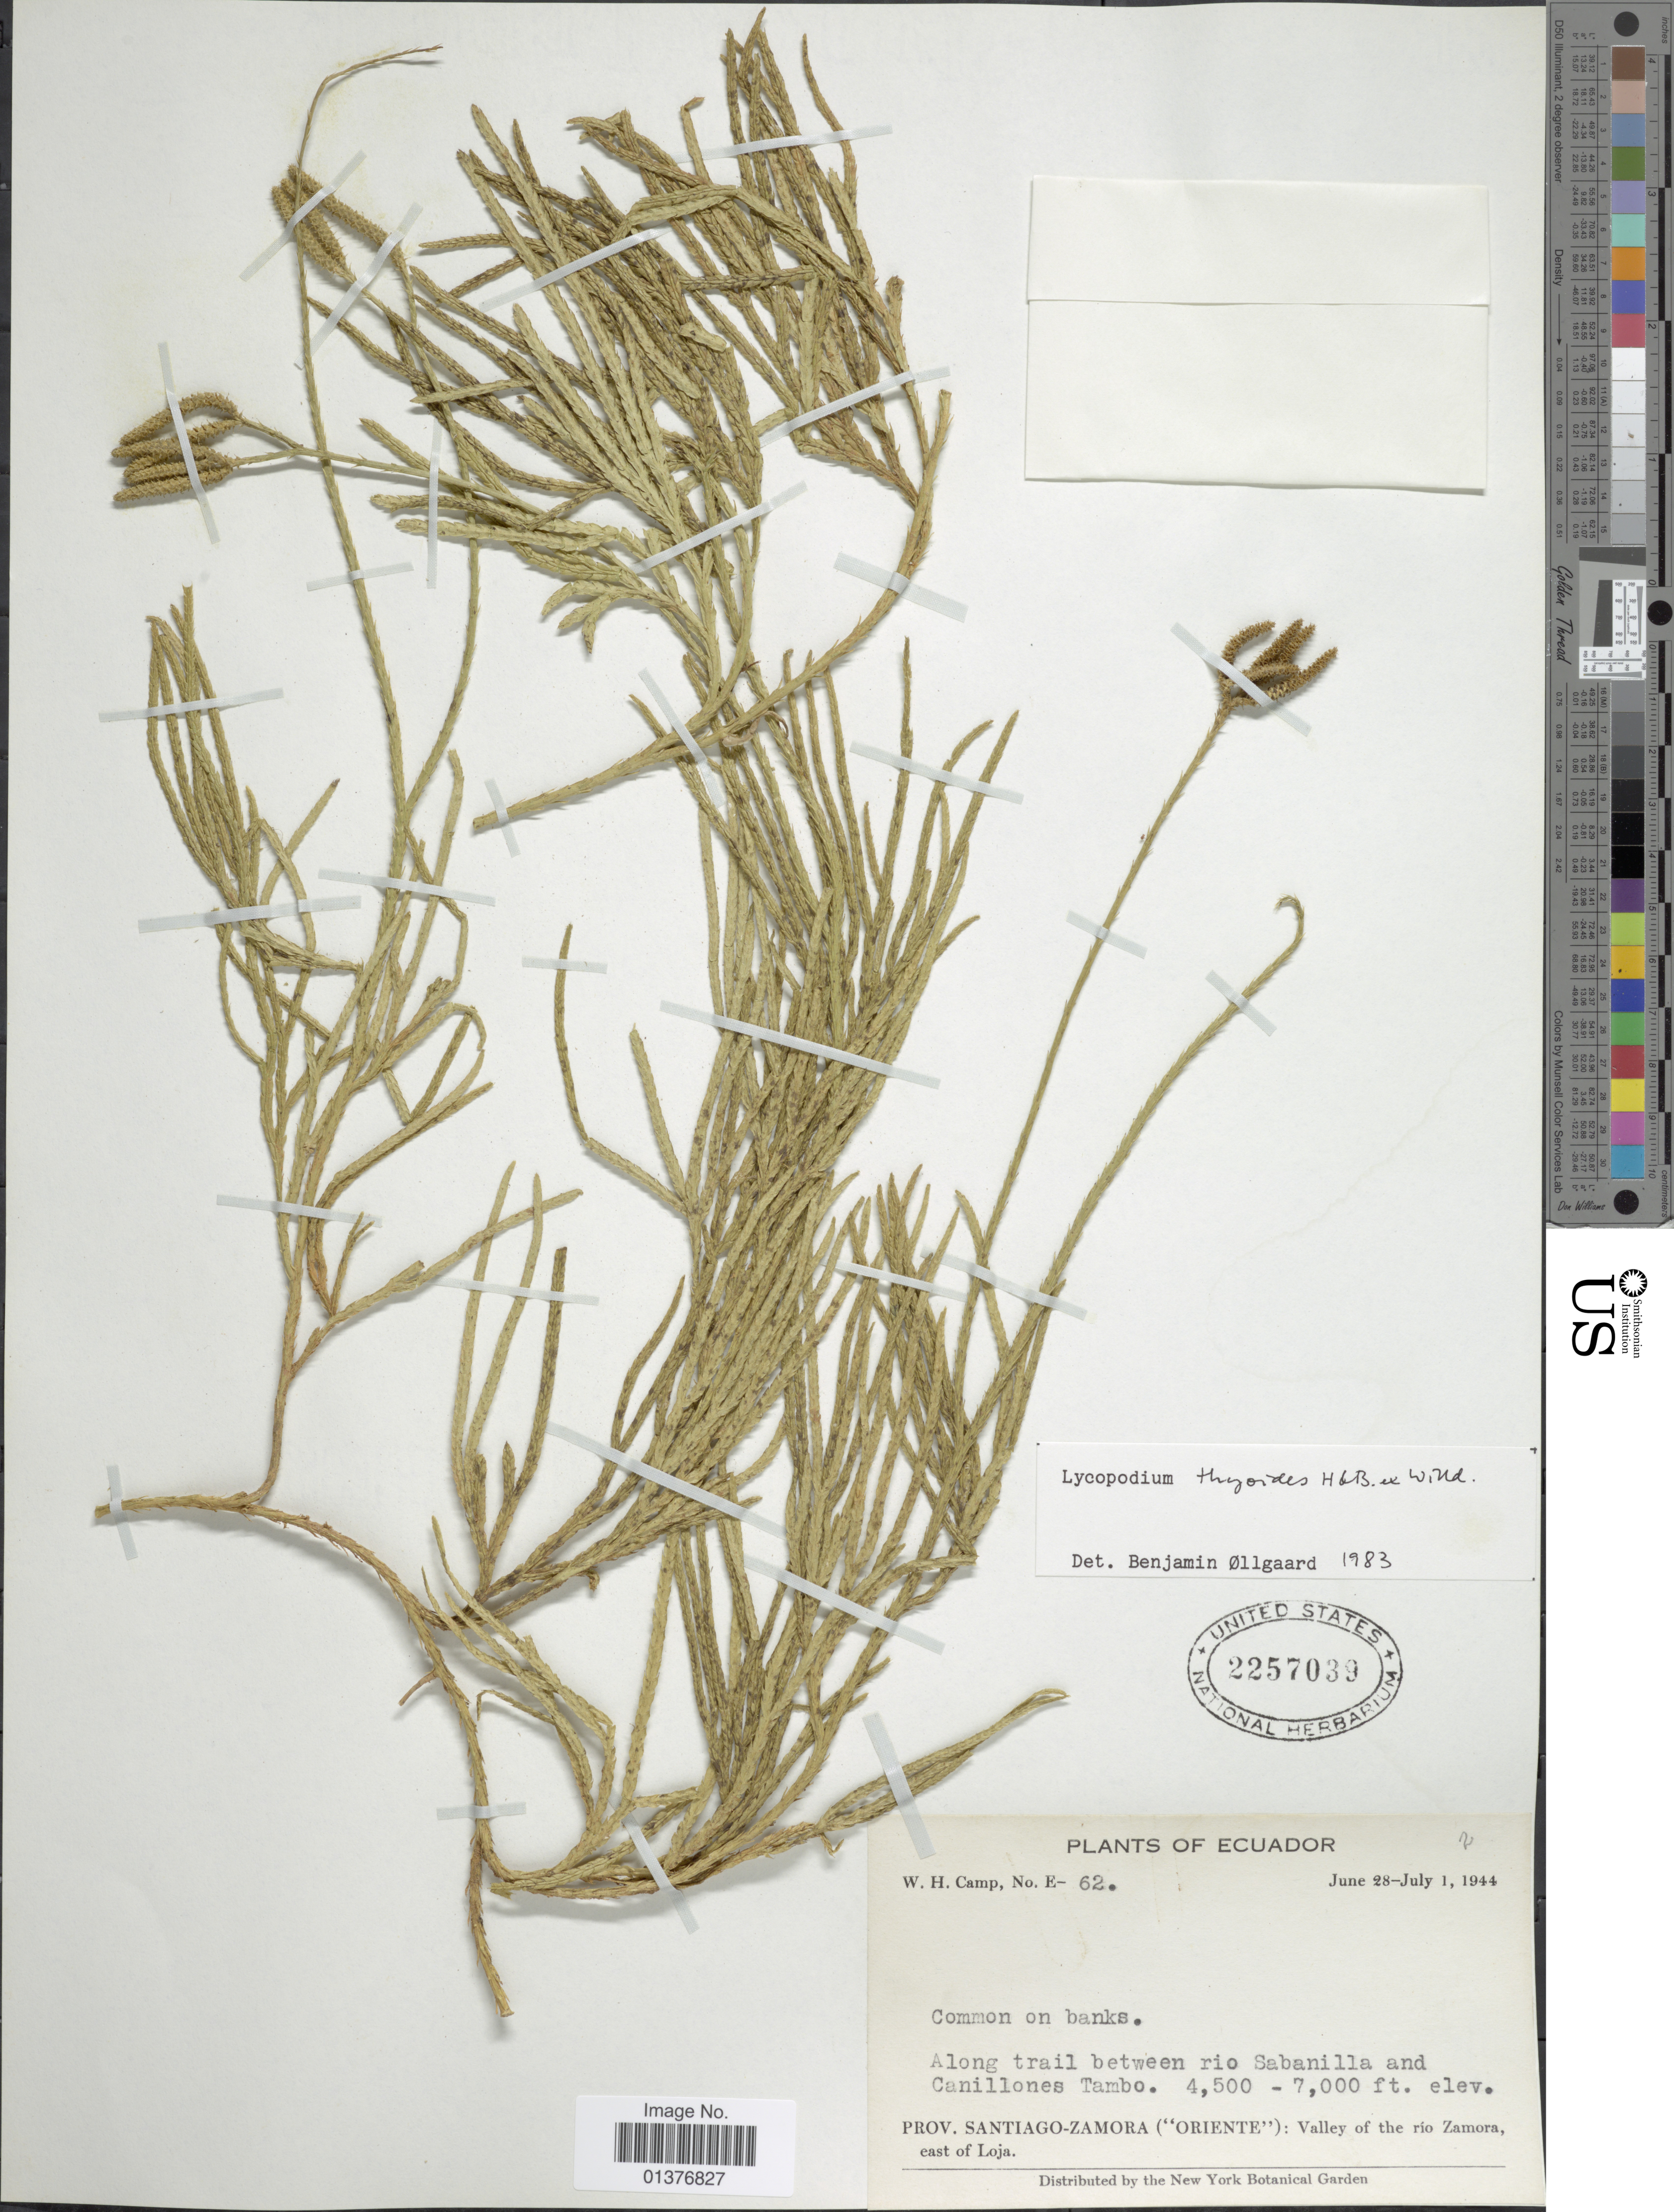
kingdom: Plantae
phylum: Tracheophyta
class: Lycopodiopsida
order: Lycopodiales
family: Lycopodiaceae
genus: Diphasiastrum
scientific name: Diphasiastrum thyoides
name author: (Humb. & Bonpl. ex Willd.) Holub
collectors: W. H. Camp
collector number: E-62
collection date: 1944-06-28/1944-07-01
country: Ecuador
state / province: Loja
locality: Santiago-Zamora("Oriente") valley of the rio Zamora, east of Loja, Along trail between Rio Sabanilla and Canillones Tambo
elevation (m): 1372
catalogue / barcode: US 2257039